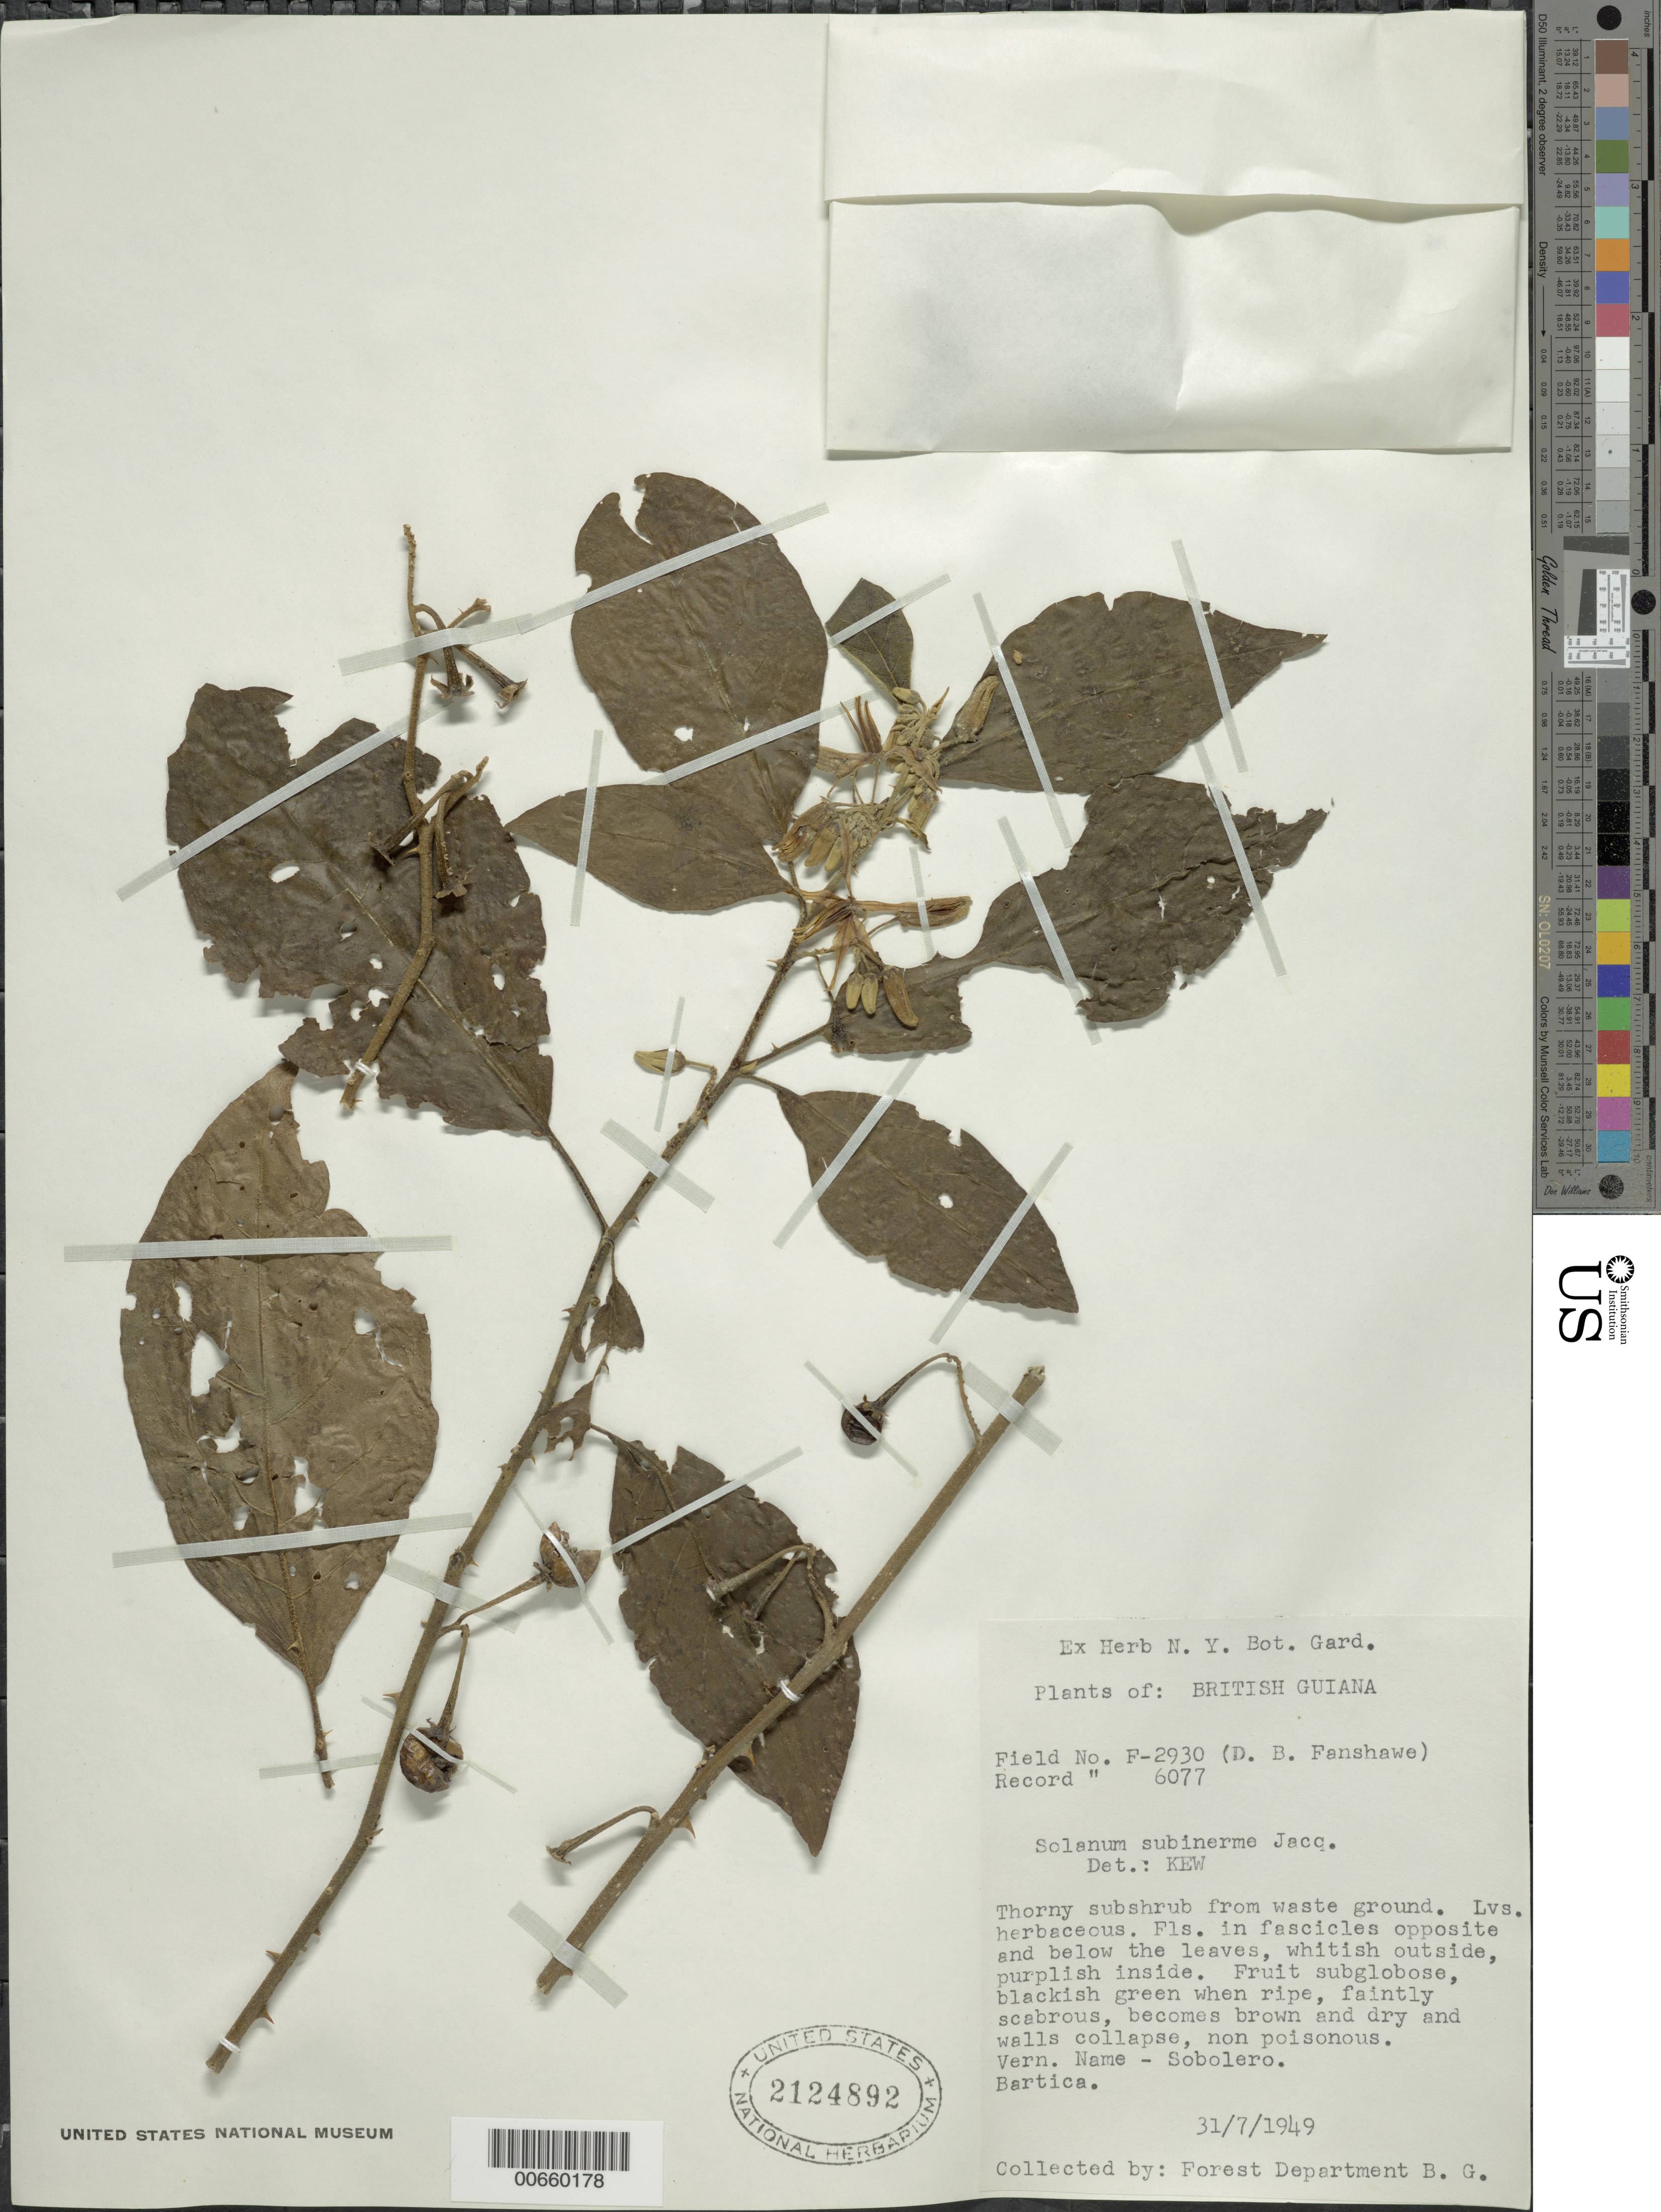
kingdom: Plantae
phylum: Tracheophyta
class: Magnoliopsida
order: Solanales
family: Solanaceae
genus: Solanum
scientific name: Solanum subinerme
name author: Jacq.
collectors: Forest Dept. B. G. & D. B. Fanshawe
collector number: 6077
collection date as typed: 7 Jul 1949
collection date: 1949-07-07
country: Guyana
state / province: Cuyuni-Mazaruni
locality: Bartica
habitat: Waste ground. Field No. F2930.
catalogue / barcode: US 2124892